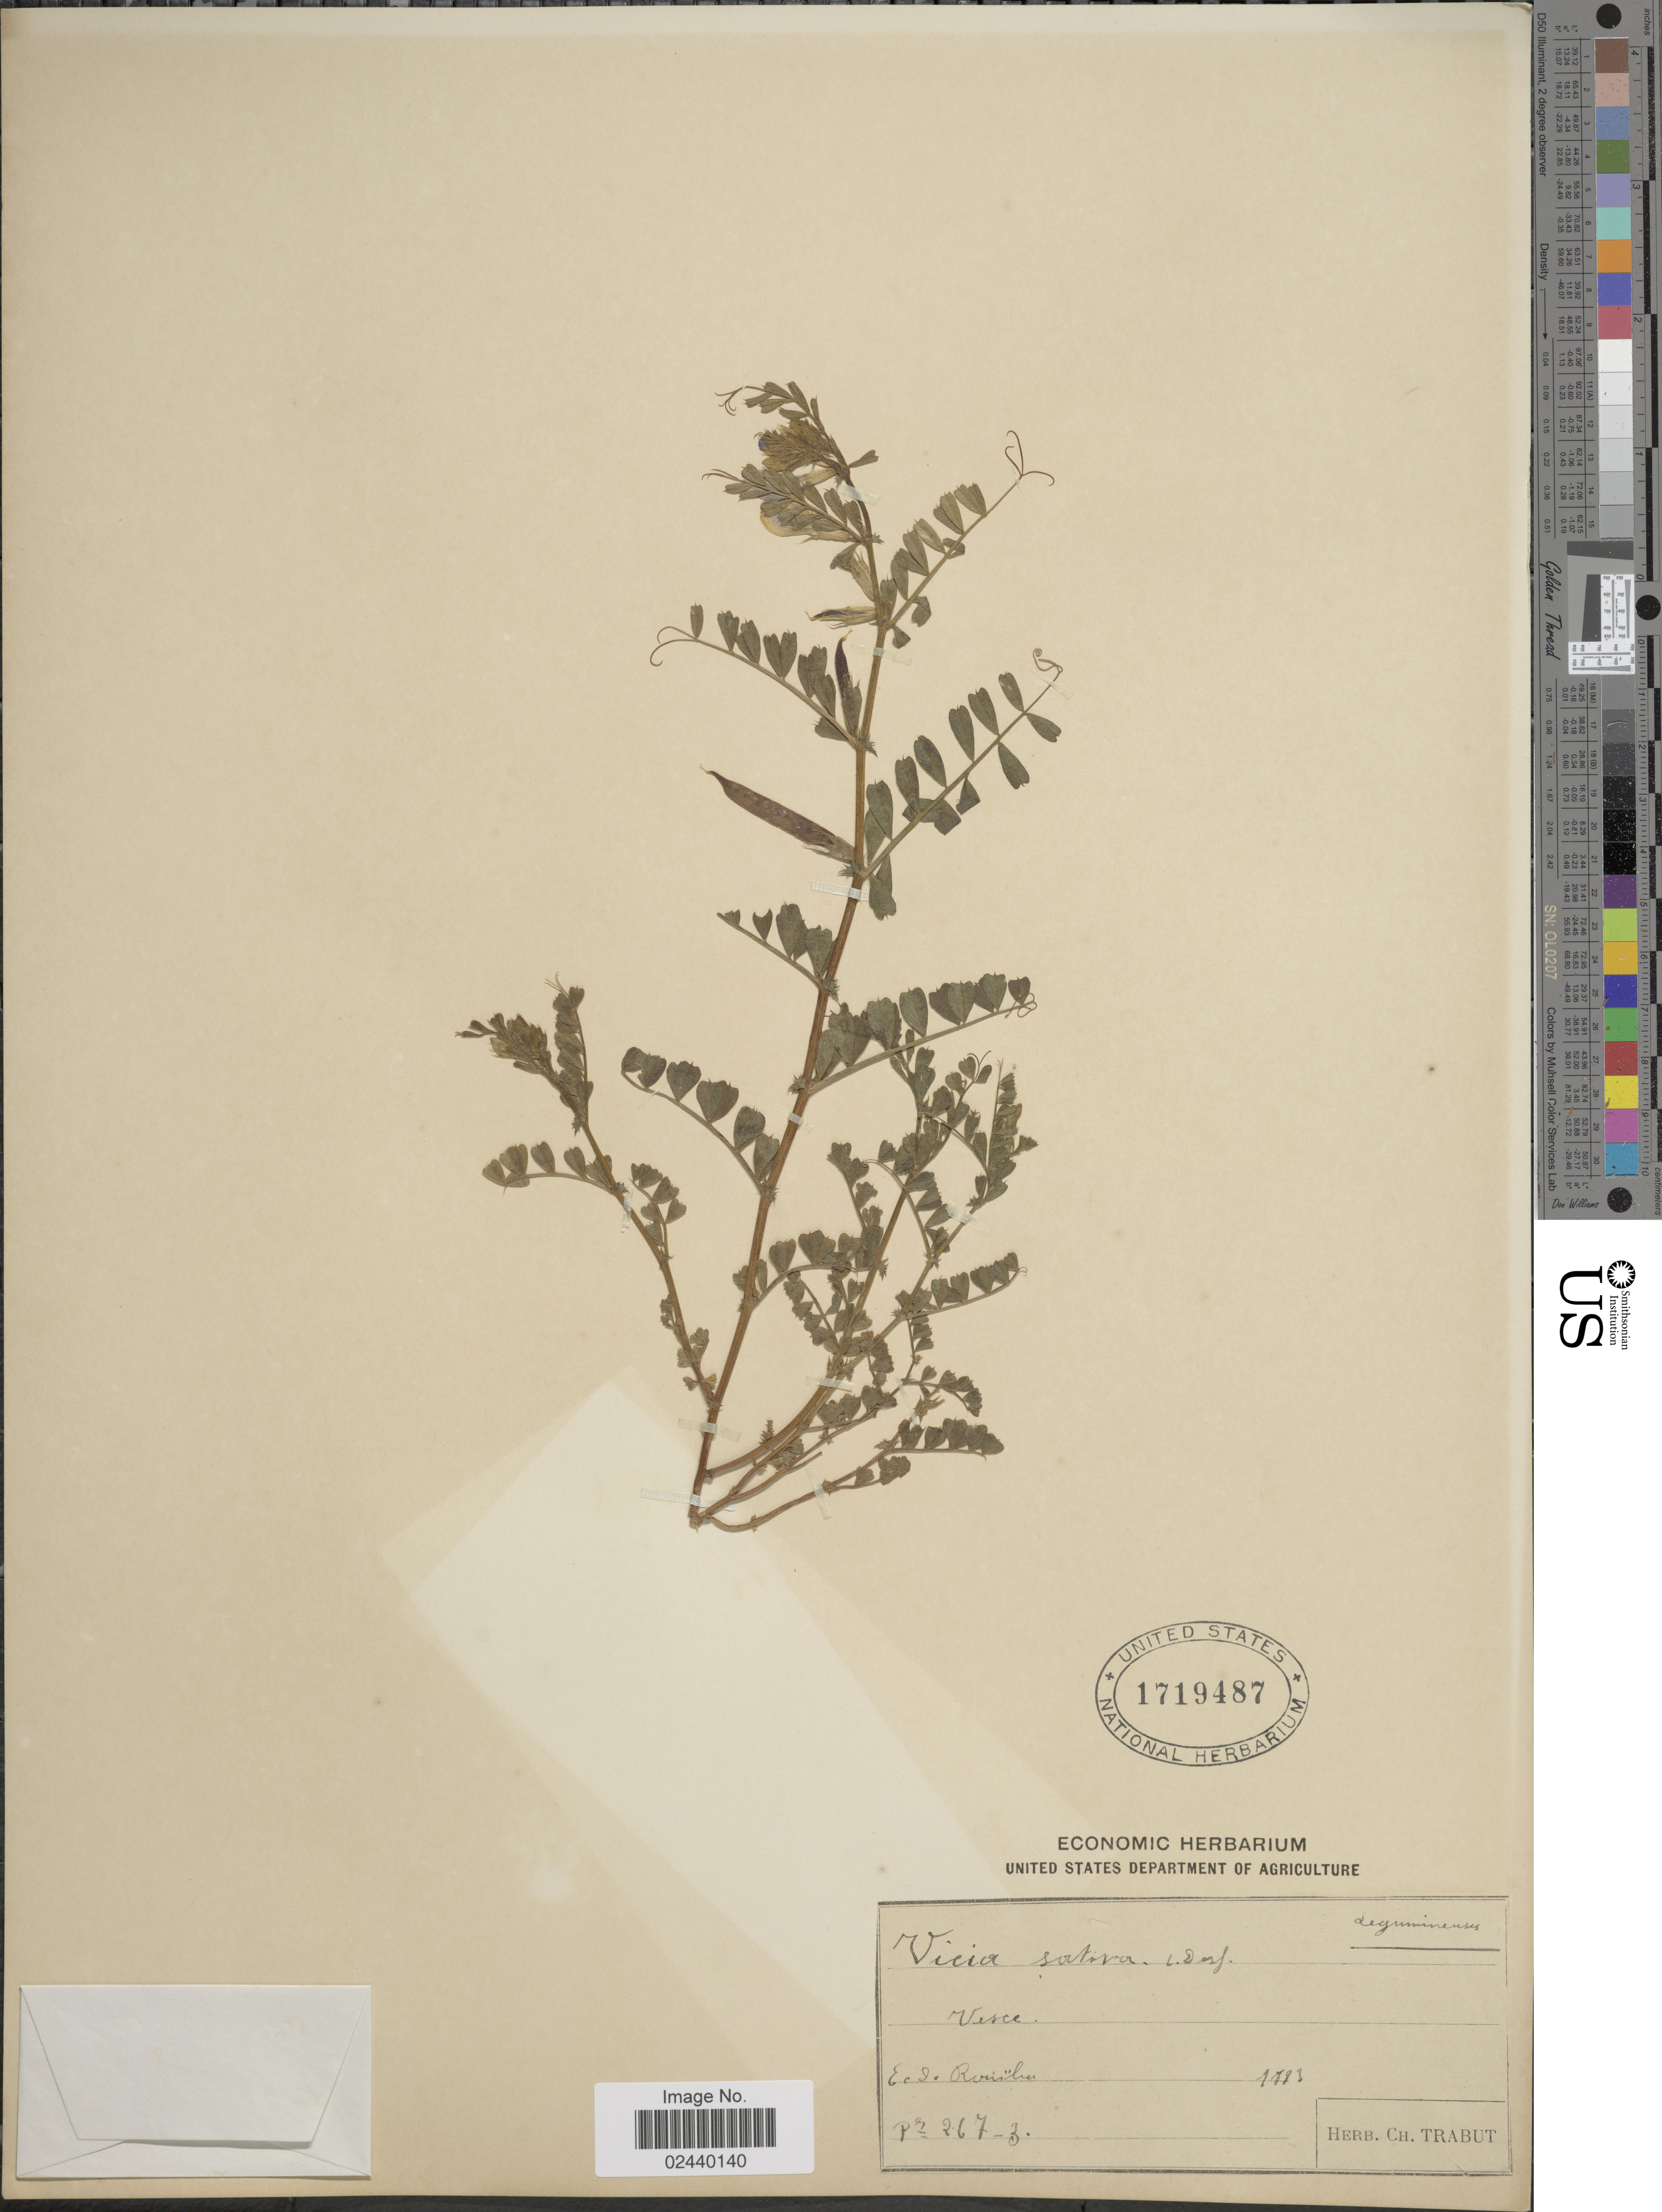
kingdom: Plantae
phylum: Tracheophyta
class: Magnoliopsida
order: Fabales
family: Fabaceae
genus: Vicia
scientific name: Vicia sativa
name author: L.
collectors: Ex herb. Ch. Trabut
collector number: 267-3*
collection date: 1893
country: Algeria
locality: Vesce, Rouïba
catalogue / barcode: US 1719487